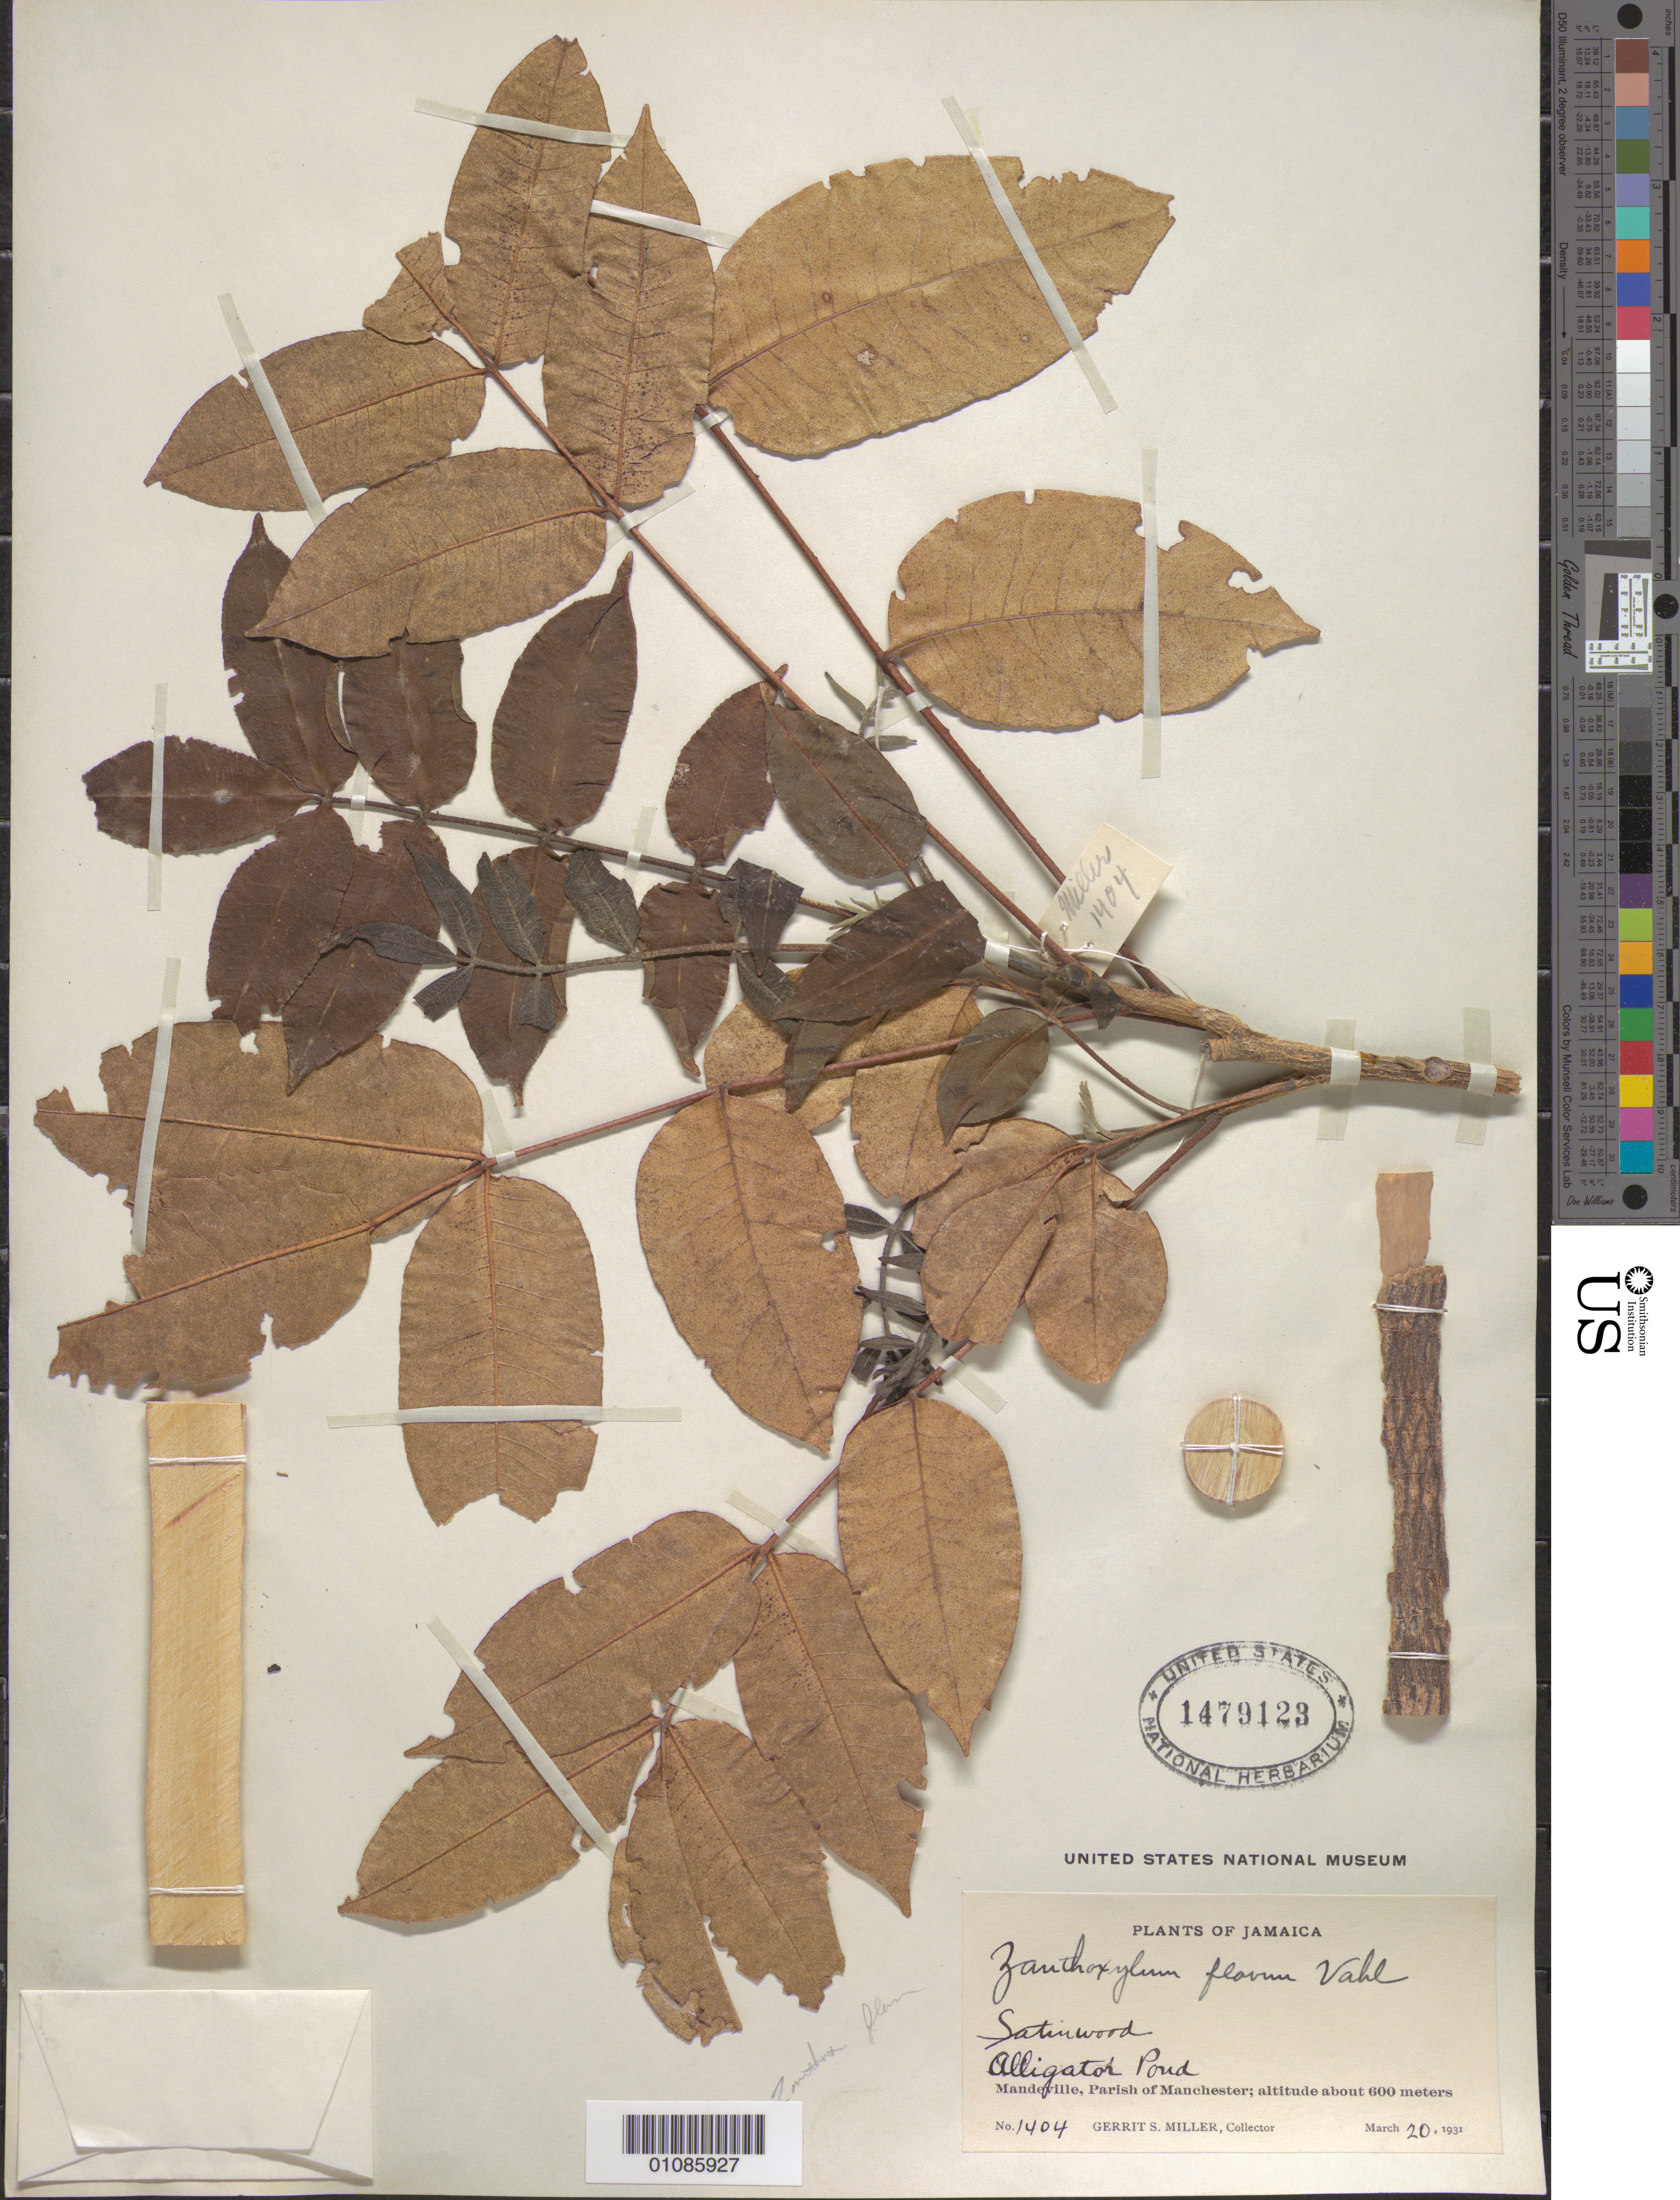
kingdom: Plantae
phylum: Tracheophyta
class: Magnoliopsida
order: Sapindales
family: Rutaceae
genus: Zanthoxylum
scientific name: Zanthoxylum flavum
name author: Vahl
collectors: G. S. Miller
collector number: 1404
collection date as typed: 20 Mar 1931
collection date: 1931-03-20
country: Jamaica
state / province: Manchester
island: Jamaica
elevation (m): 600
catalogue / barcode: US 1479123